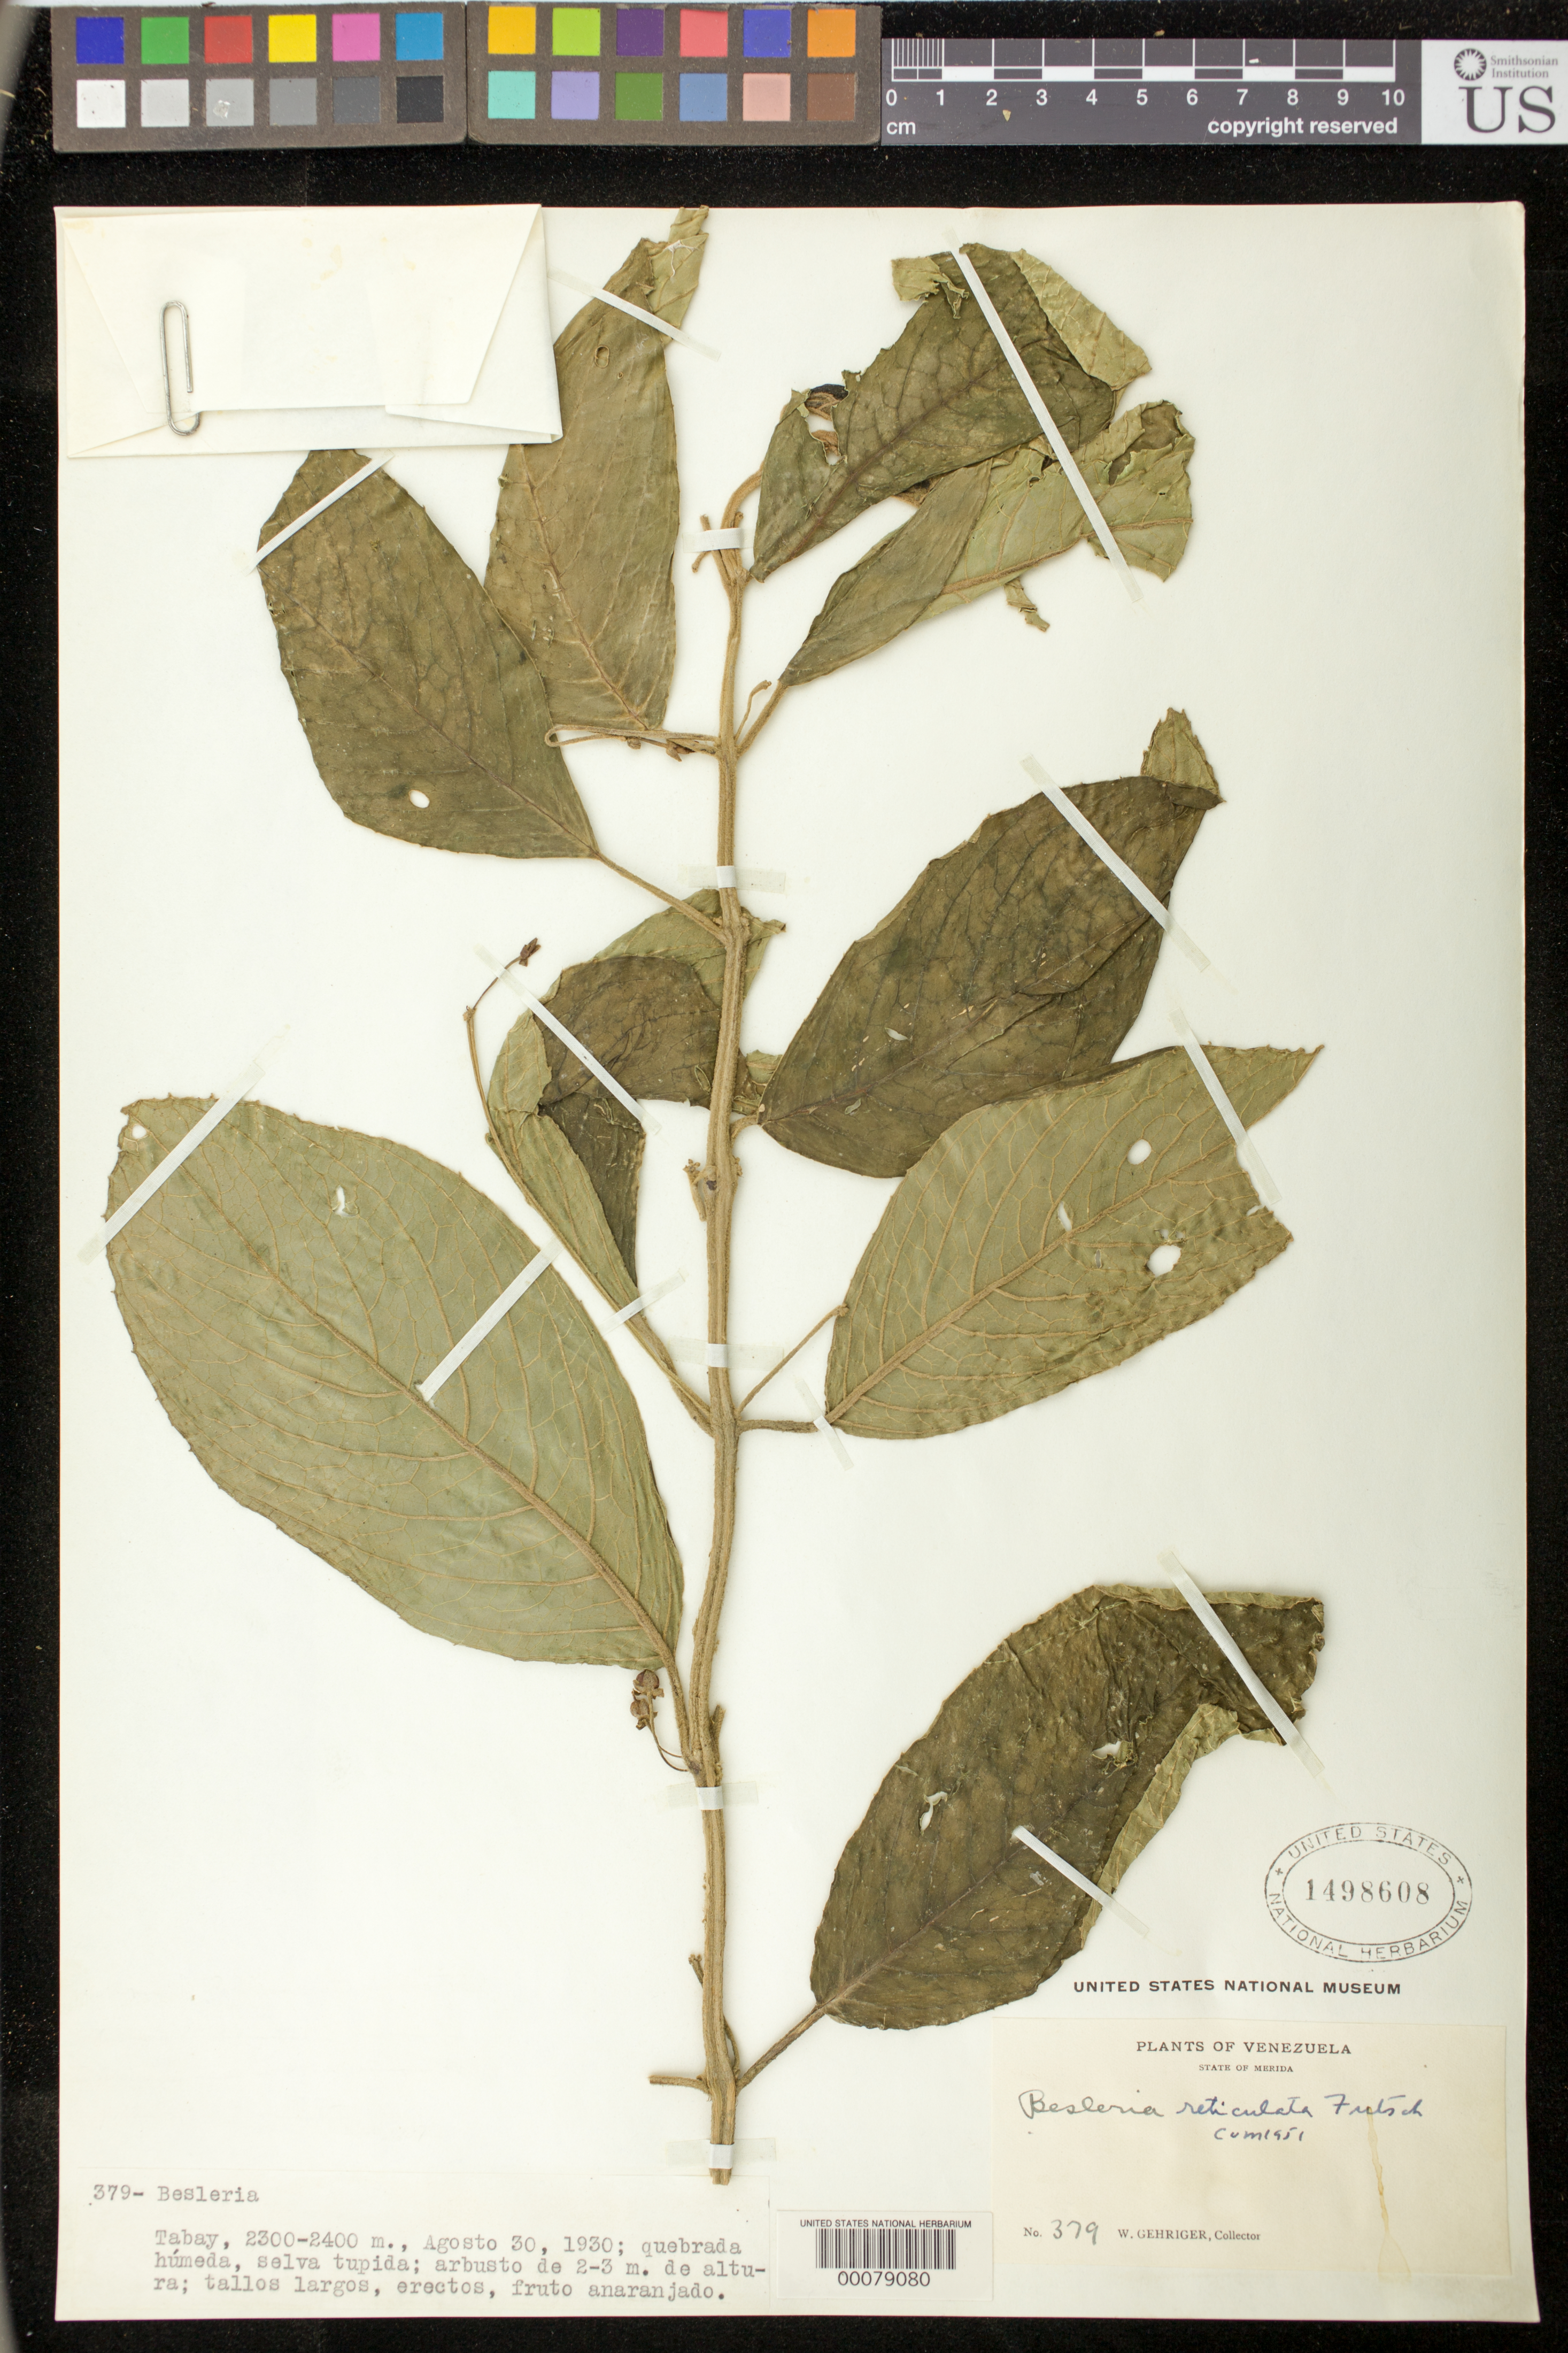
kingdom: Plantae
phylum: Tracheophyta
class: Magnoliopsida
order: Lamiales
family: Gesneriaceae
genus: Besleria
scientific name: Besleria reticulata var. reticulata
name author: Fritsch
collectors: W. Gehriger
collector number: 379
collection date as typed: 30 Aug 1930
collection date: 1930-08-30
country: Venezuela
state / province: Mérida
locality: Tabay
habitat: Humid quebrada, dense forest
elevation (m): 2300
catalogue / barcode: US 1498608